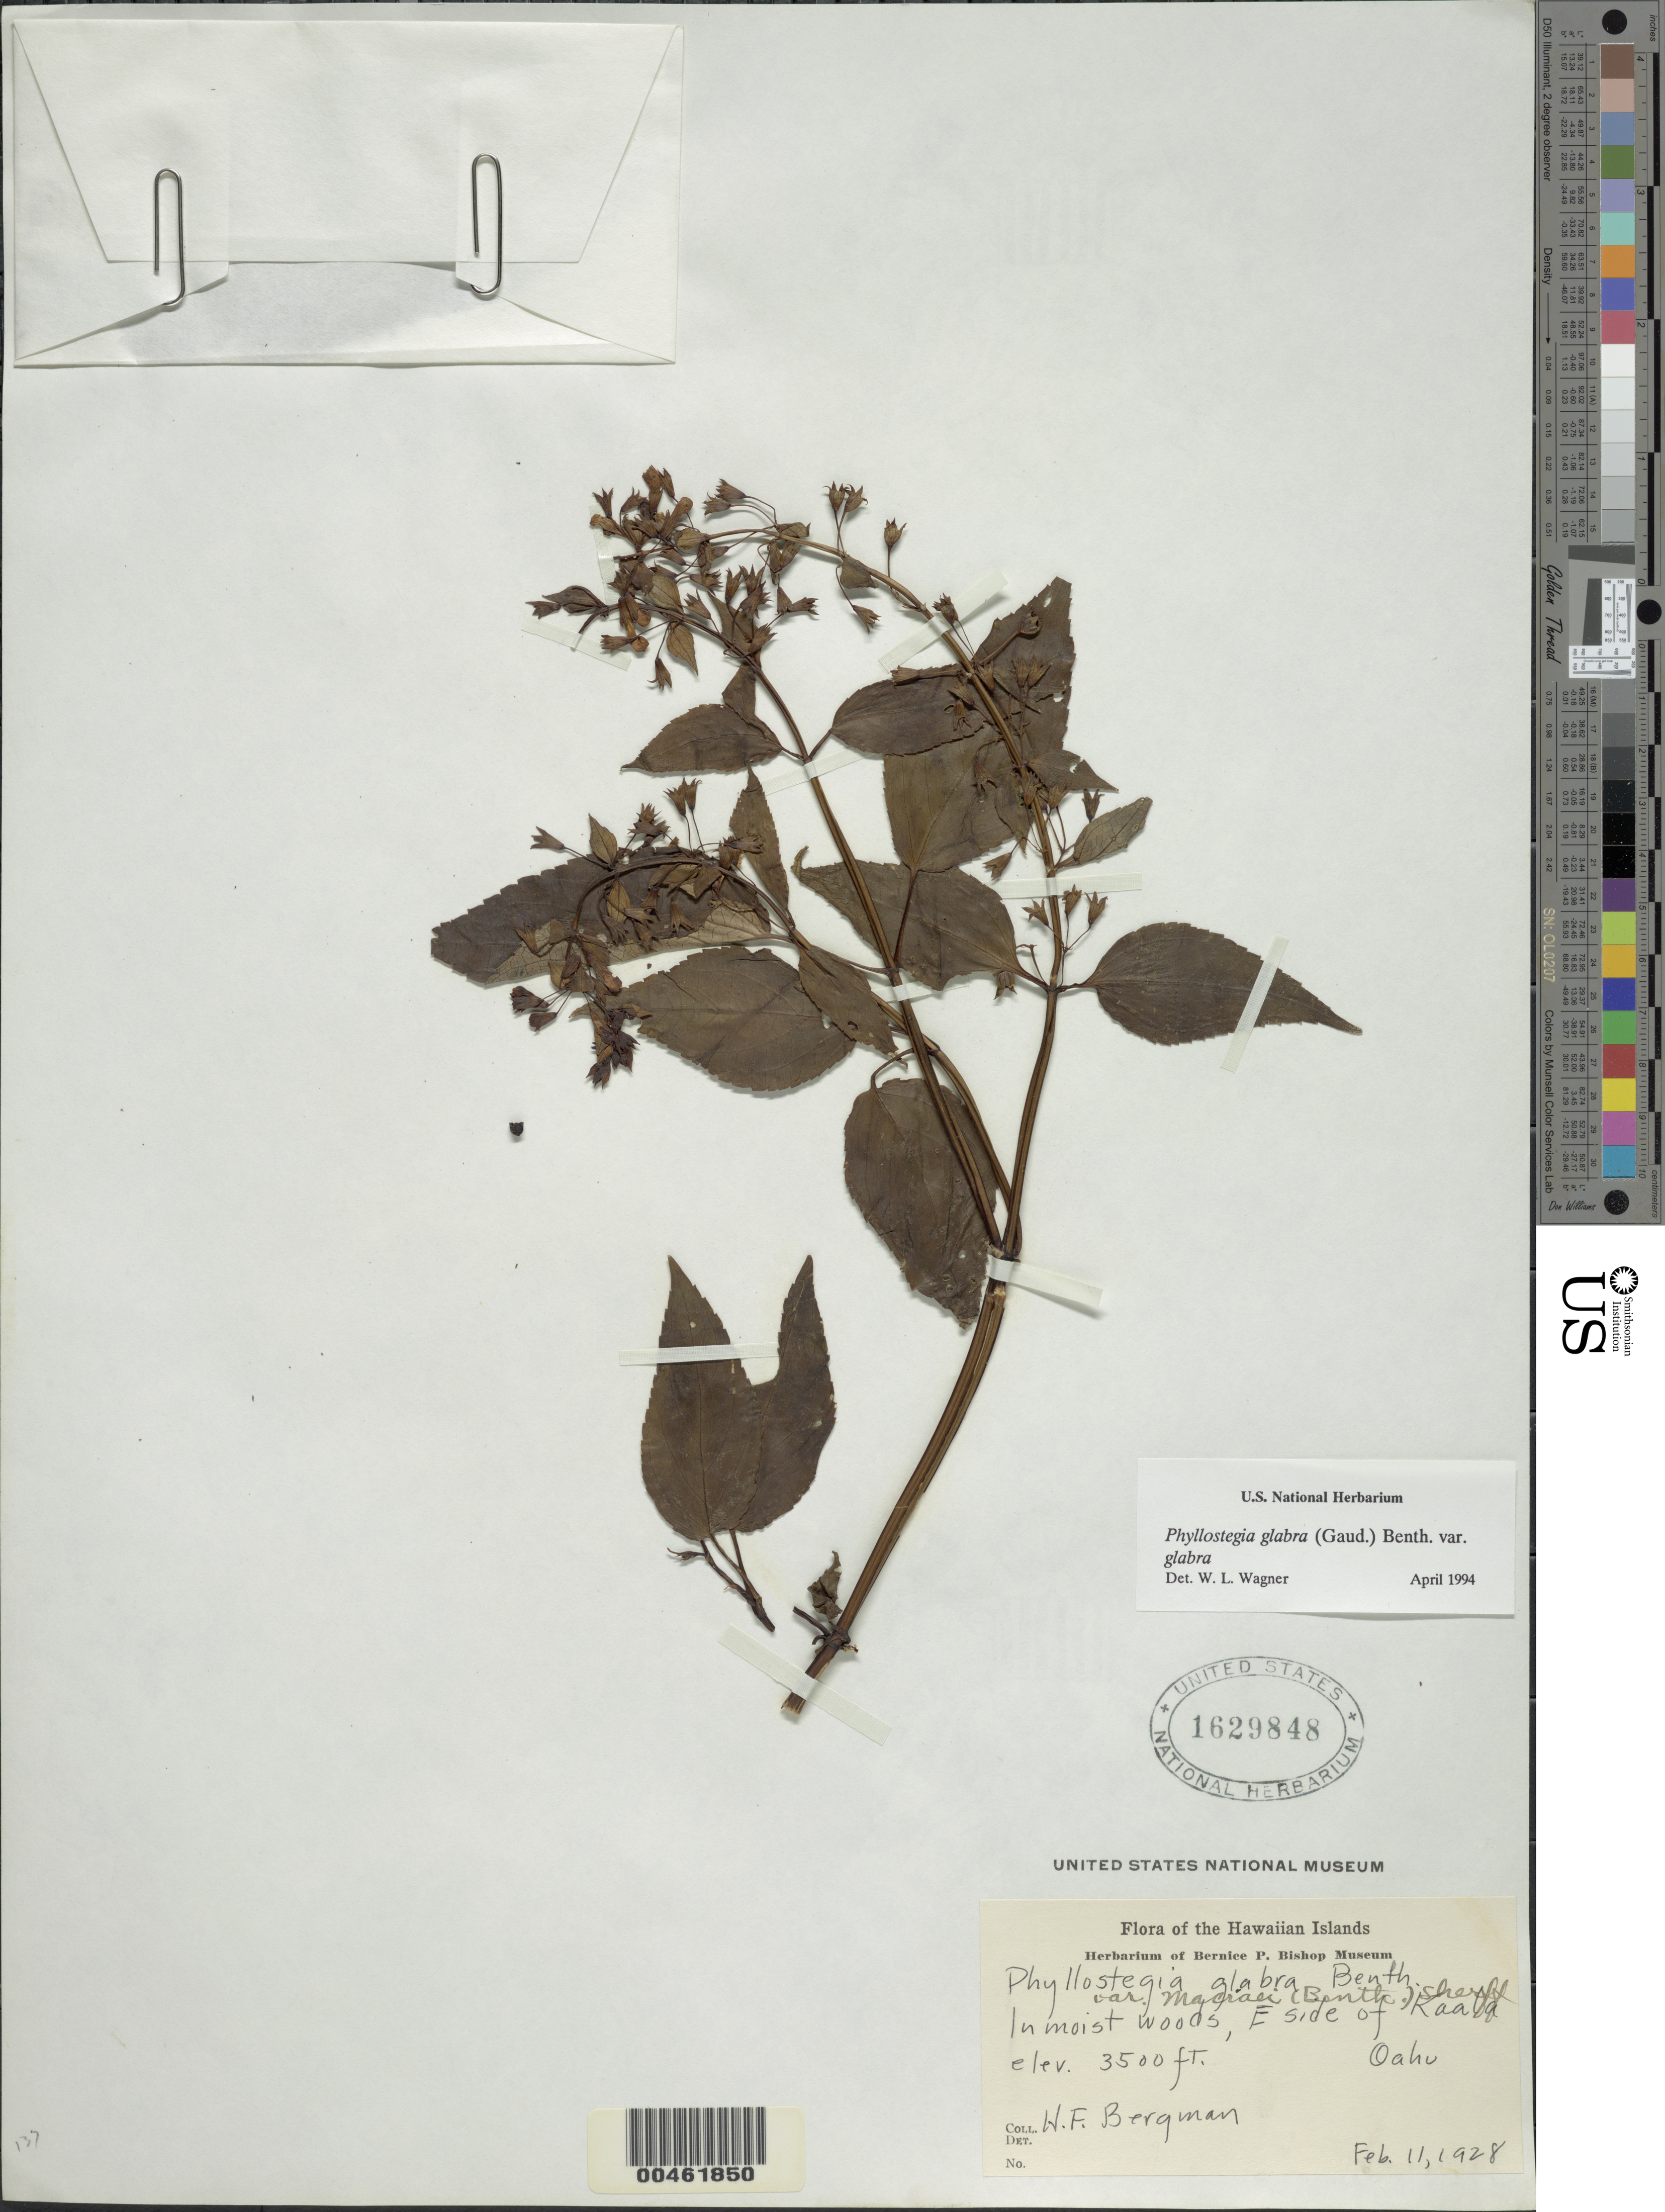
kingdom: Plantae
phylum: Tracheophyta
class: Magnoliopsida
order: Lamiales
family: Lamiaceae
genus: Phyllostegia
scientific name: Phyllostegia glabra var. glabra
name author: (Gaudich.) Benth.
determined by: Wagner, W. L., (BOT), Smithsonian Institution - National Museum of Natural History (UNITED STATES)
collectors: H. Bergman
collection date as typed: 11 Feb 1928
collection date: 1928-02-11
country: United States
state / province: Hawaii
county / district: Honolulu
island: Oahu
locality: E side of Kaala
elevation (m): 1067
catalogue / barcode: US 1629848